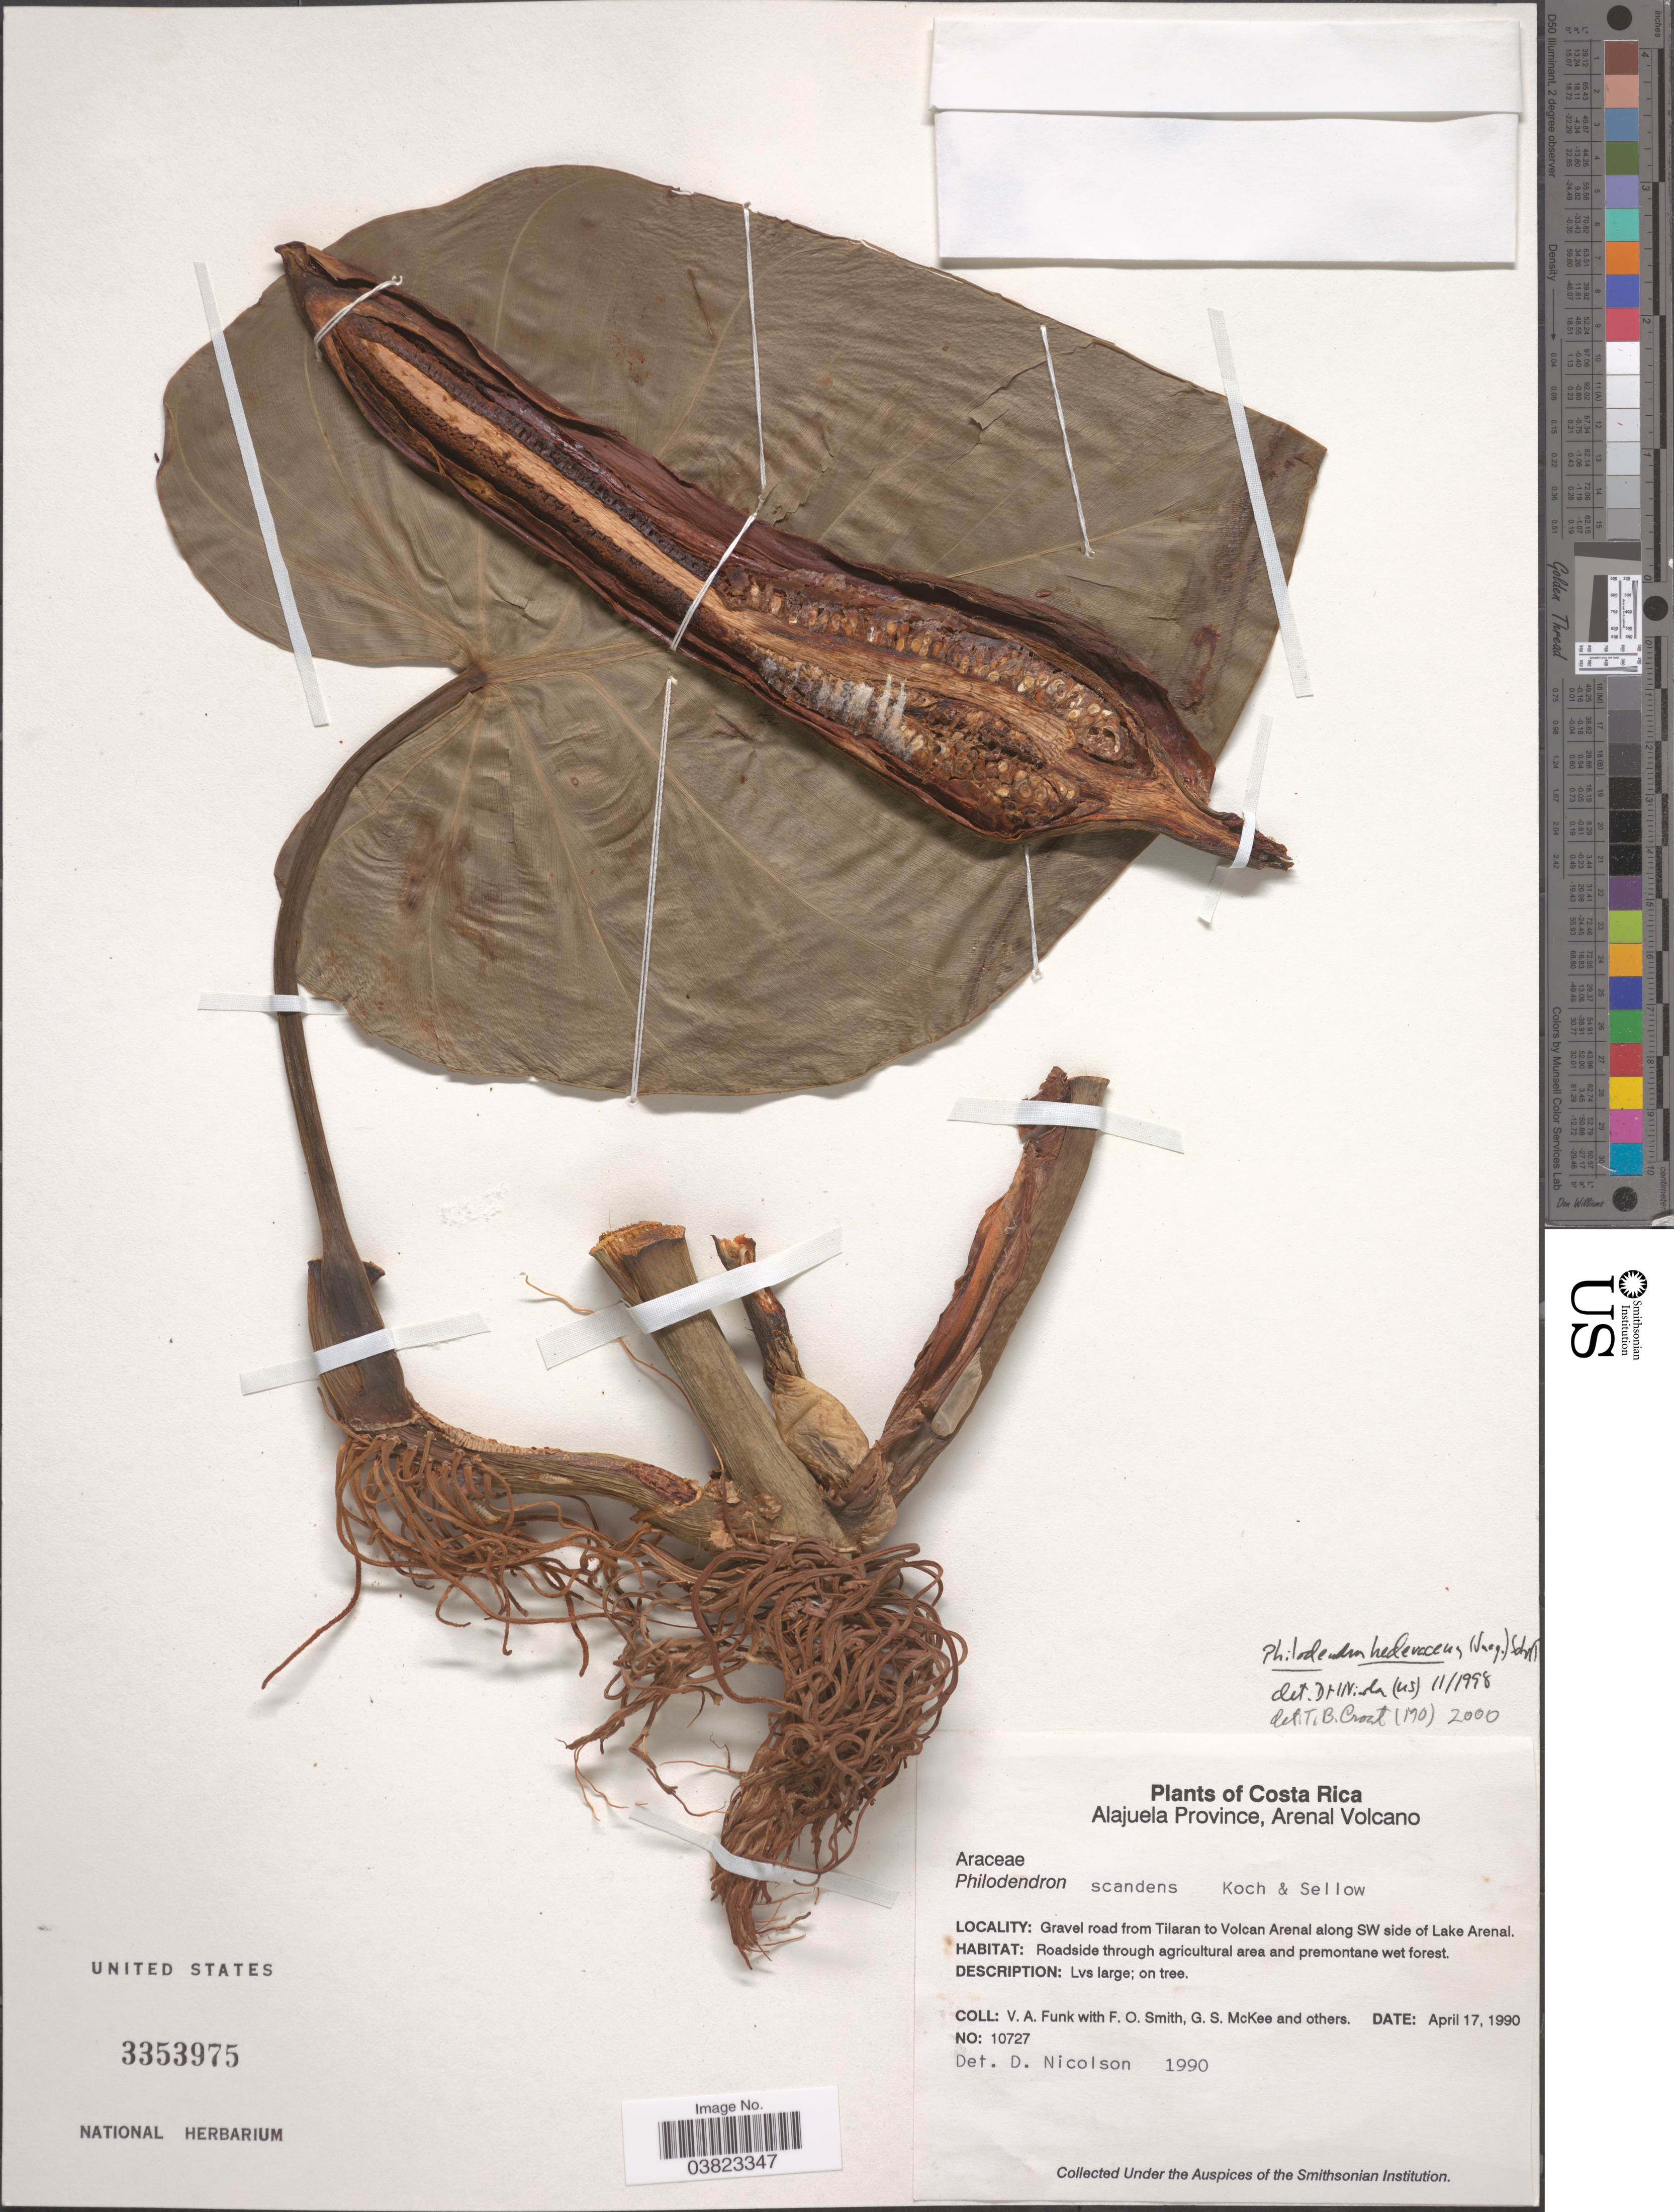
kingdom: Plantae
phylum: Tracheophyta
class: Liliopsida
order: Alismatales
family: Araceae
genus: Philodendron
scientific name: Philodendron hederaceum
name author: (Jacq.) Schott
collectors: V. Funk, F. Smith, G. S. McKee & et al.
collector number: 10727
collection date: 1990-04-17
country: Costa Rica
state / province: Alajuela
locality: Arenal Volcano. Gravel road from Tilaran to Volcan Arenal along SW side of Lake Arenal.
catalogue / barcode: US 3353975